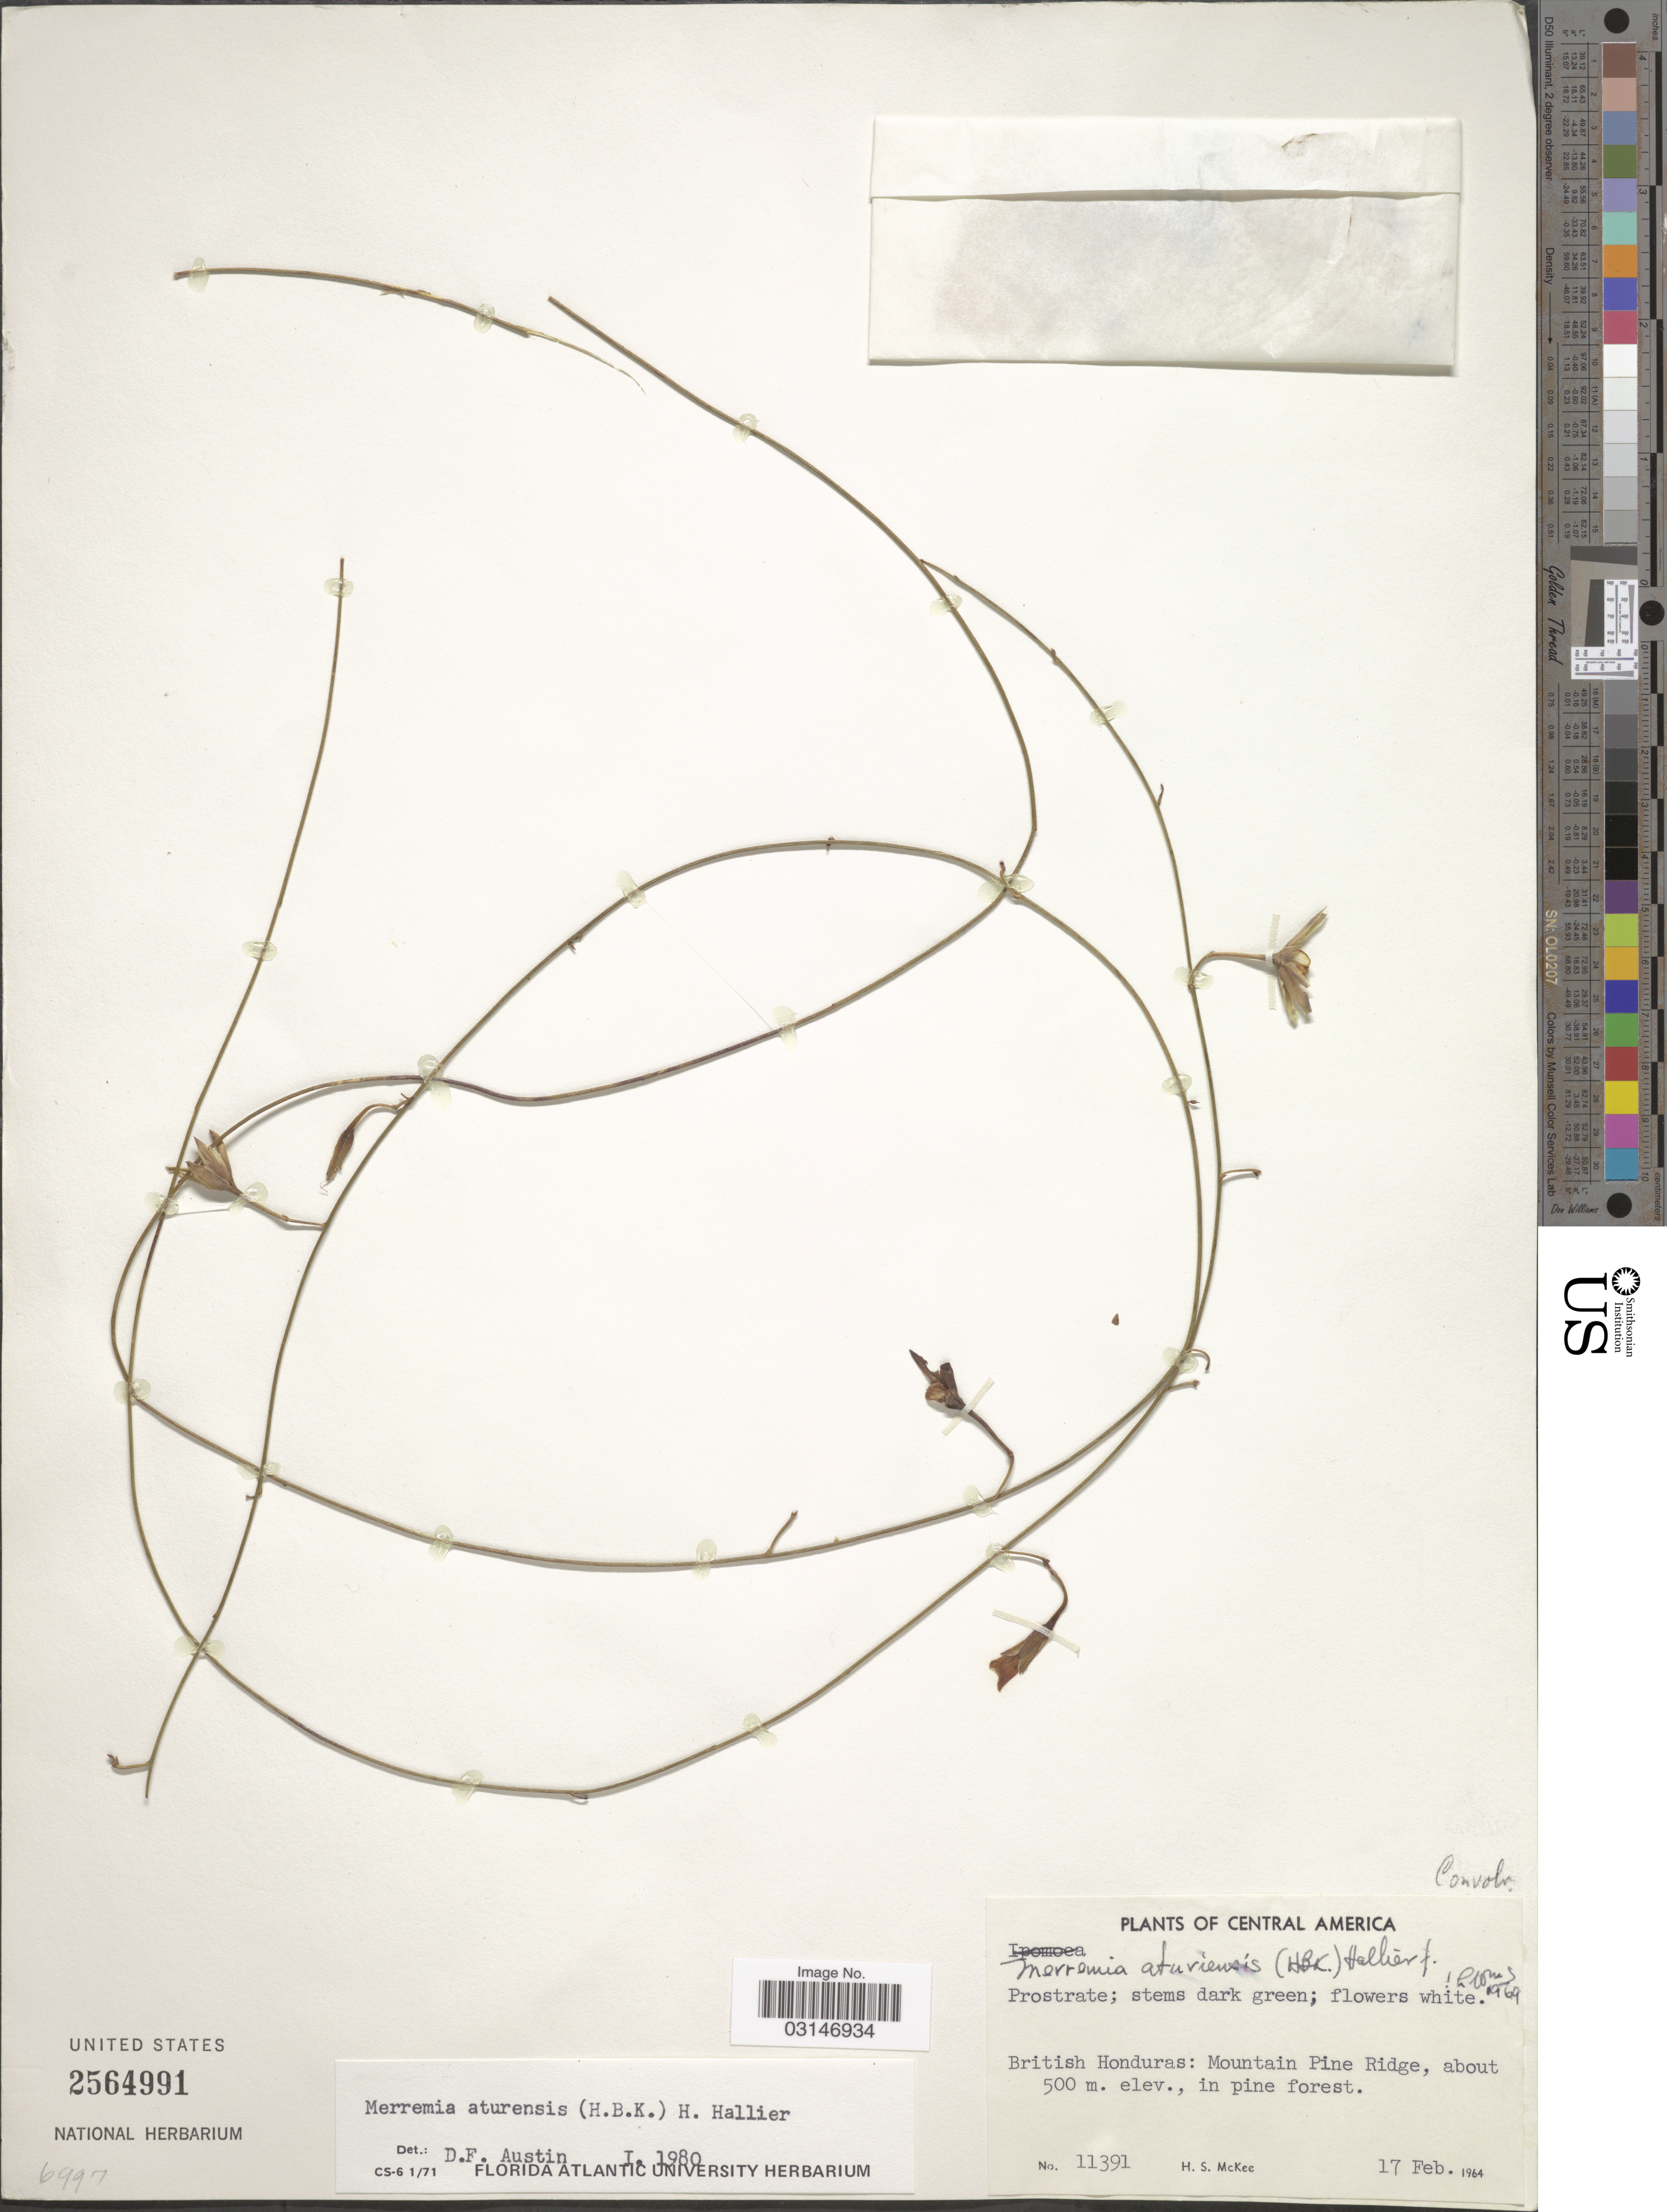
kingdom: Plantae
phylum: Tracheophyta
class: Magnoliopsida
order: Solanales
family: Convolvulaceae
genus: Distimake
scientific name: Distimake aturensis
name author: (Kunth) A. R. Simões & Staples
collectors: H. S. McKee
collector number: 11391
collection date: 1964-02-17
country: Belize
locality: British Honduras: Mountain Pine Ridge.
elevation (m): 500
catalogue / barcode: US 2564991